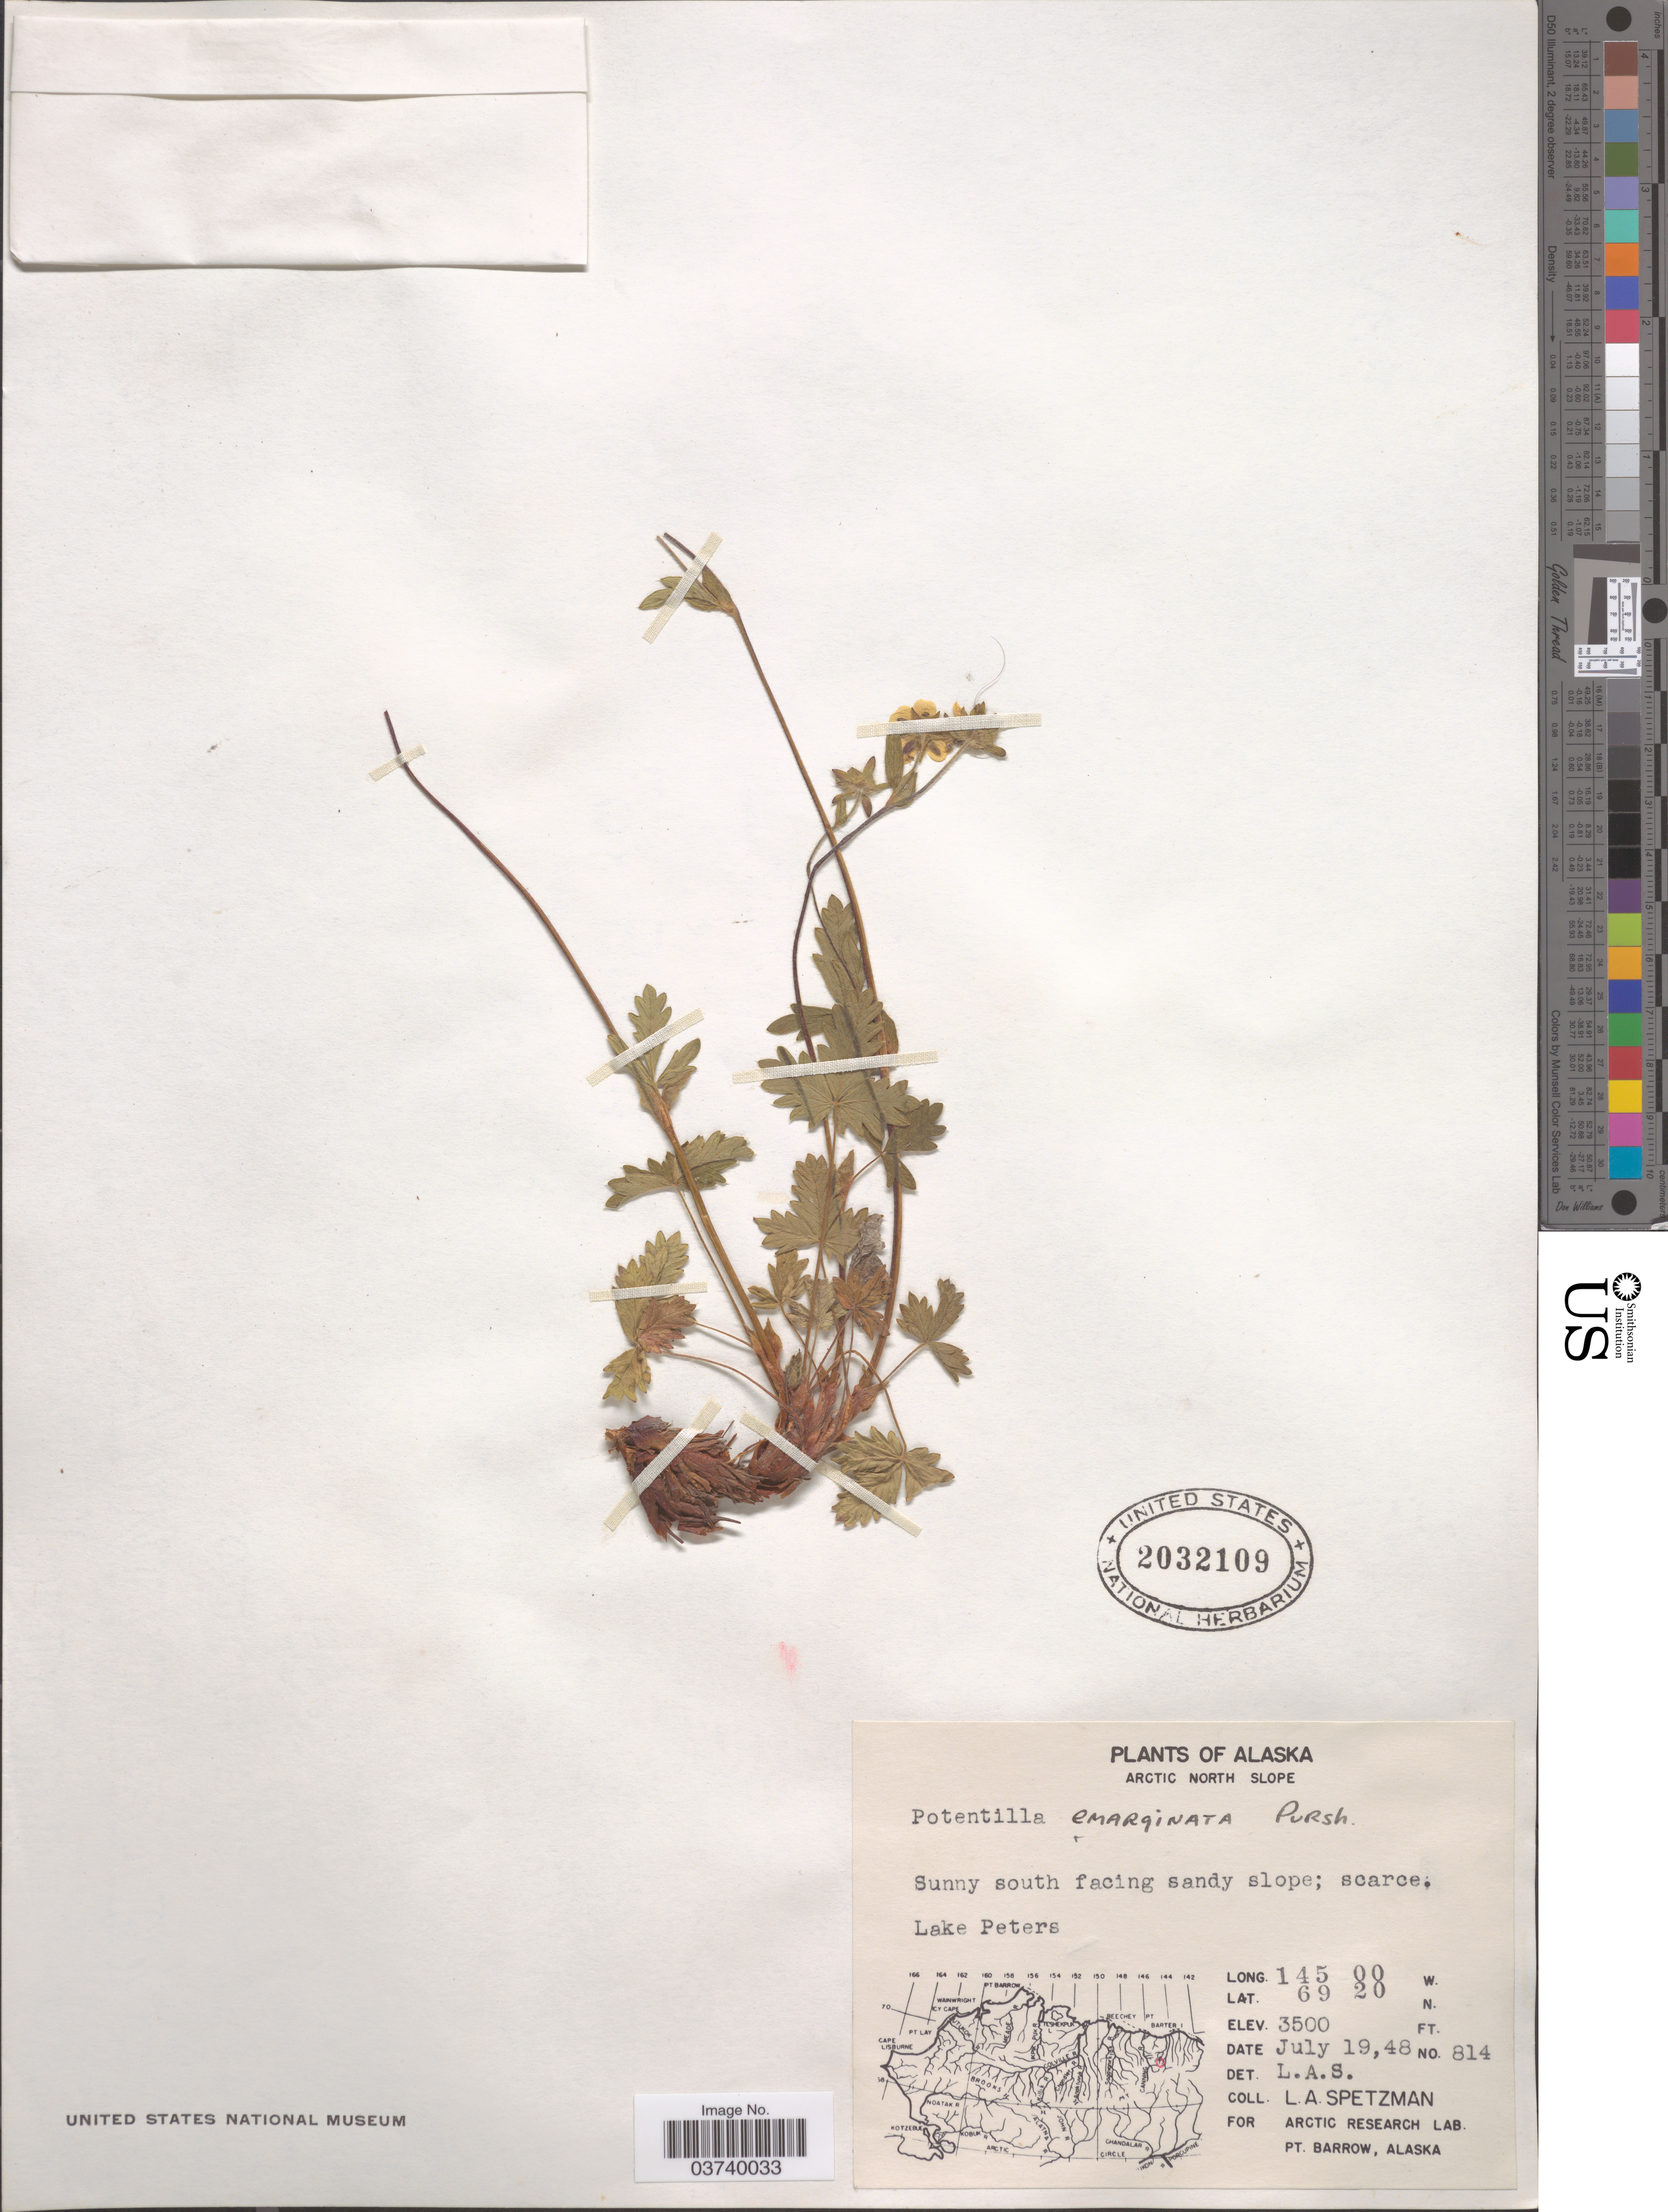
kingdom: Plantae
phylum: Tracheophyta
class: Magnoliopsida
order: Rosales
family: Rosaceae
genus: Potentilla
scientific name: Potentilla hyparctica subsp. hyparctica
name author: Malte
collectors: L. Spetzman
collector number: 814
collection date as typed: Transcribed d/m/y: 19/7/48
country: United States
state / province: Alaska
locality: Arctic North Slope. Sunny south facing slope. Lake Peters.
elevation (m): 1067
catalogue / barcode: US 2032109